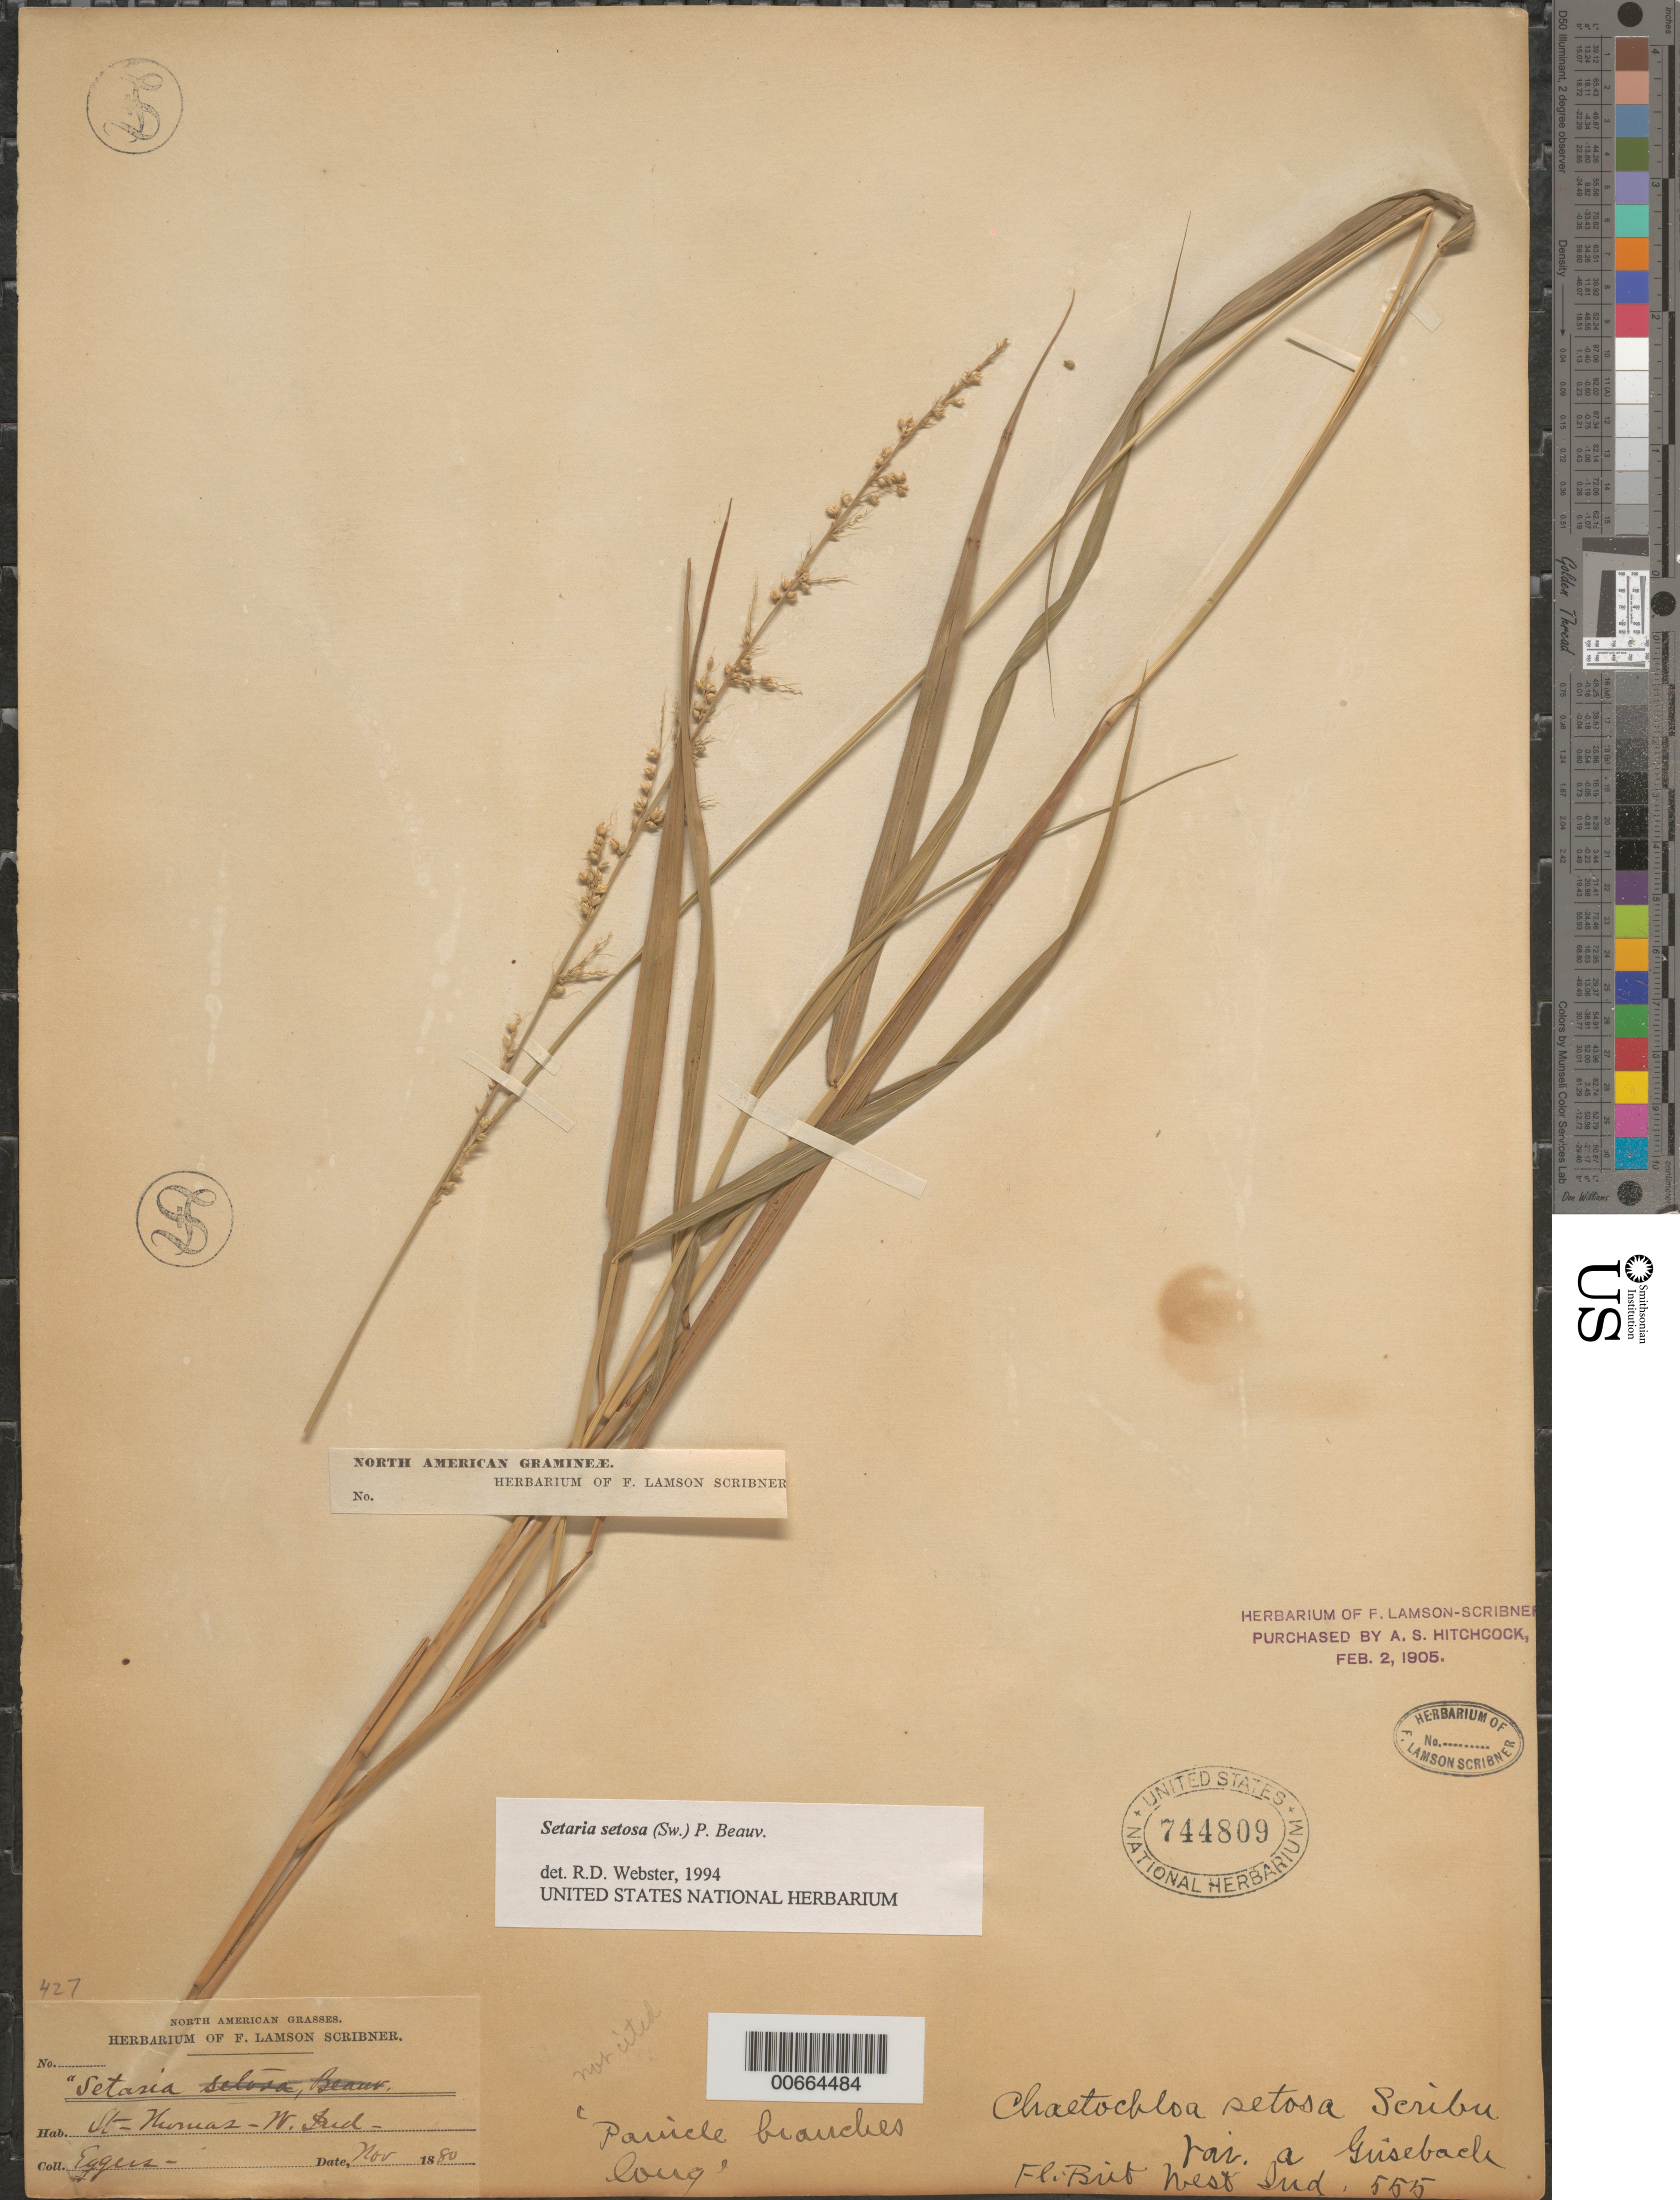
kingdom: Plantae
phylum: Tracheophyta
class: Liliopsida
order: Poales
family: Poaceae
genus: Setaria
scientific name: Setaria setosa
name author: (Sw.) P. Beauv.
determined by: Webster, Robert D.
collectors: H. F. A. von Eggers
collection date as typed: Nov 1880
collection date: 1880-11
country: U.S. Virgin Islands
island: St. Thomas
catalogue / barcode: US 744809